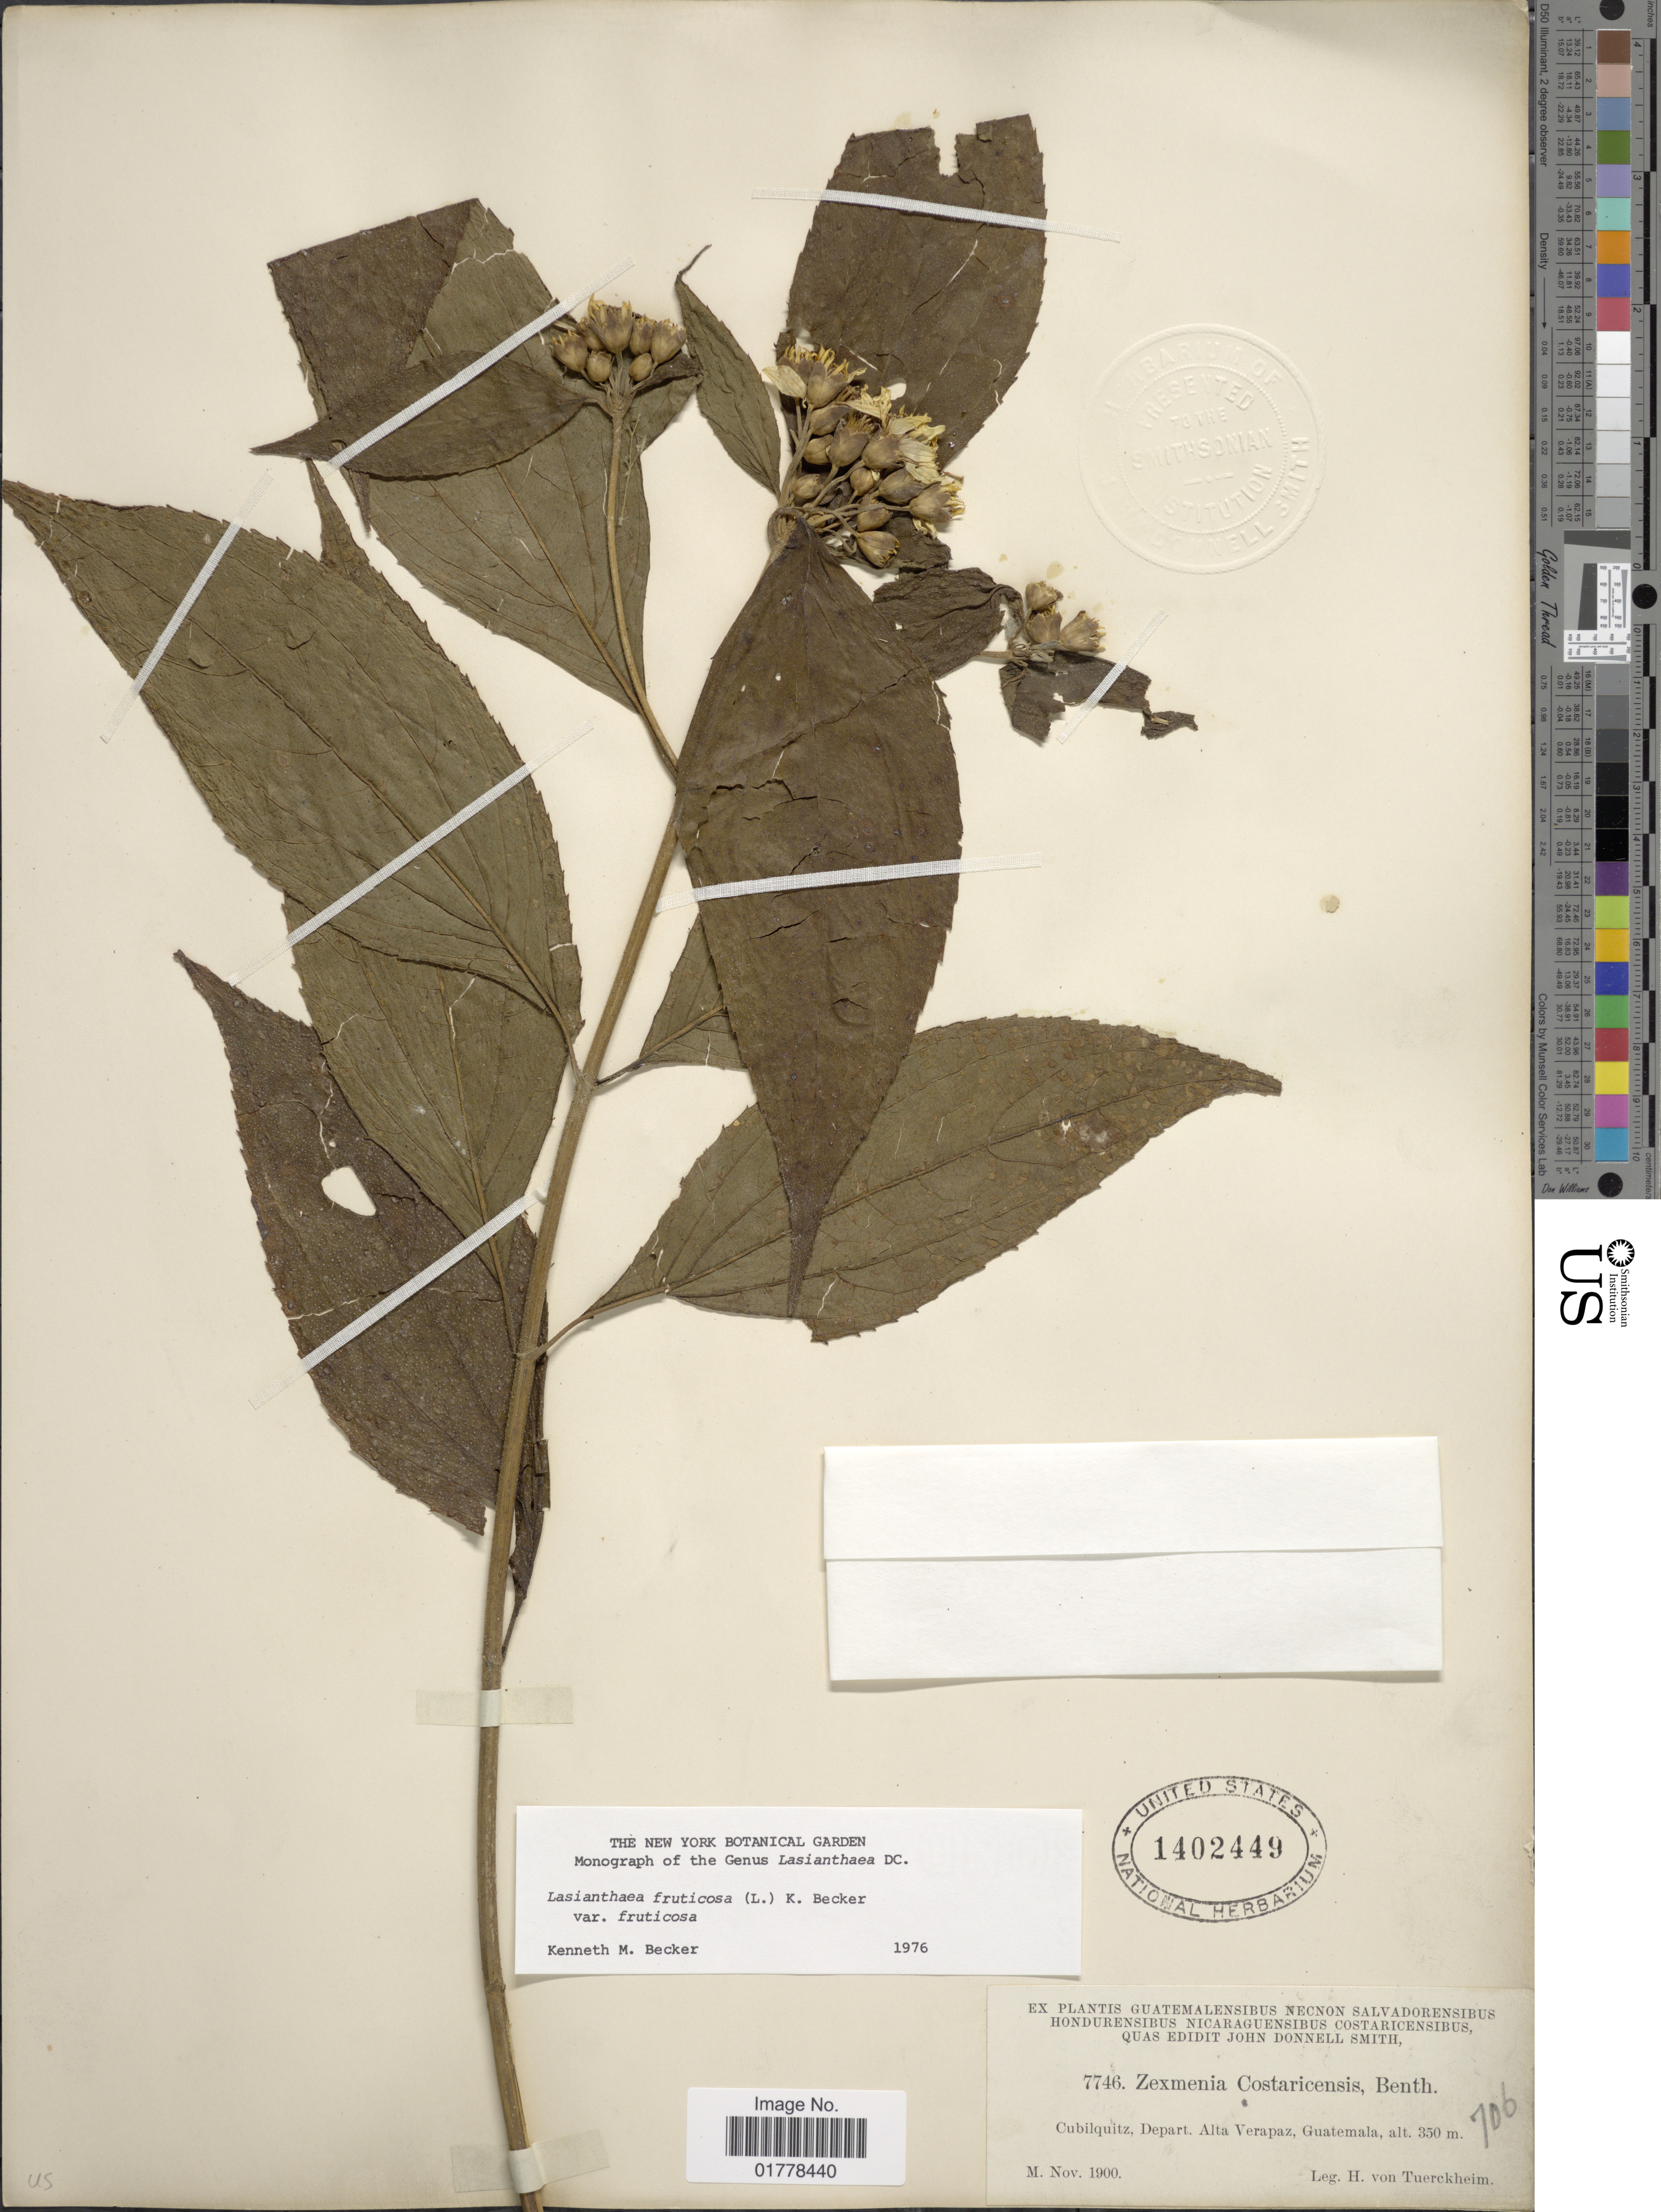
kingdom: Plantae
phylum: Tracheophyta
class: Magnoliopsida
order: Asterales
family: Asteraceae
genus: Lasianthaea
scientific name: Lasianthaea fruticosa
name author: (L.) K.M. Becker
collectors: H. von Tuerckheim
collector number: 7746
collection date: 1900-11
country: Guatemala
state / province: Alta Verapaz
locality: Cubilquitz, Depart. Alta Verapaz, Guatemala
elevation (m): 350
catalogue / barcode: US 1402449